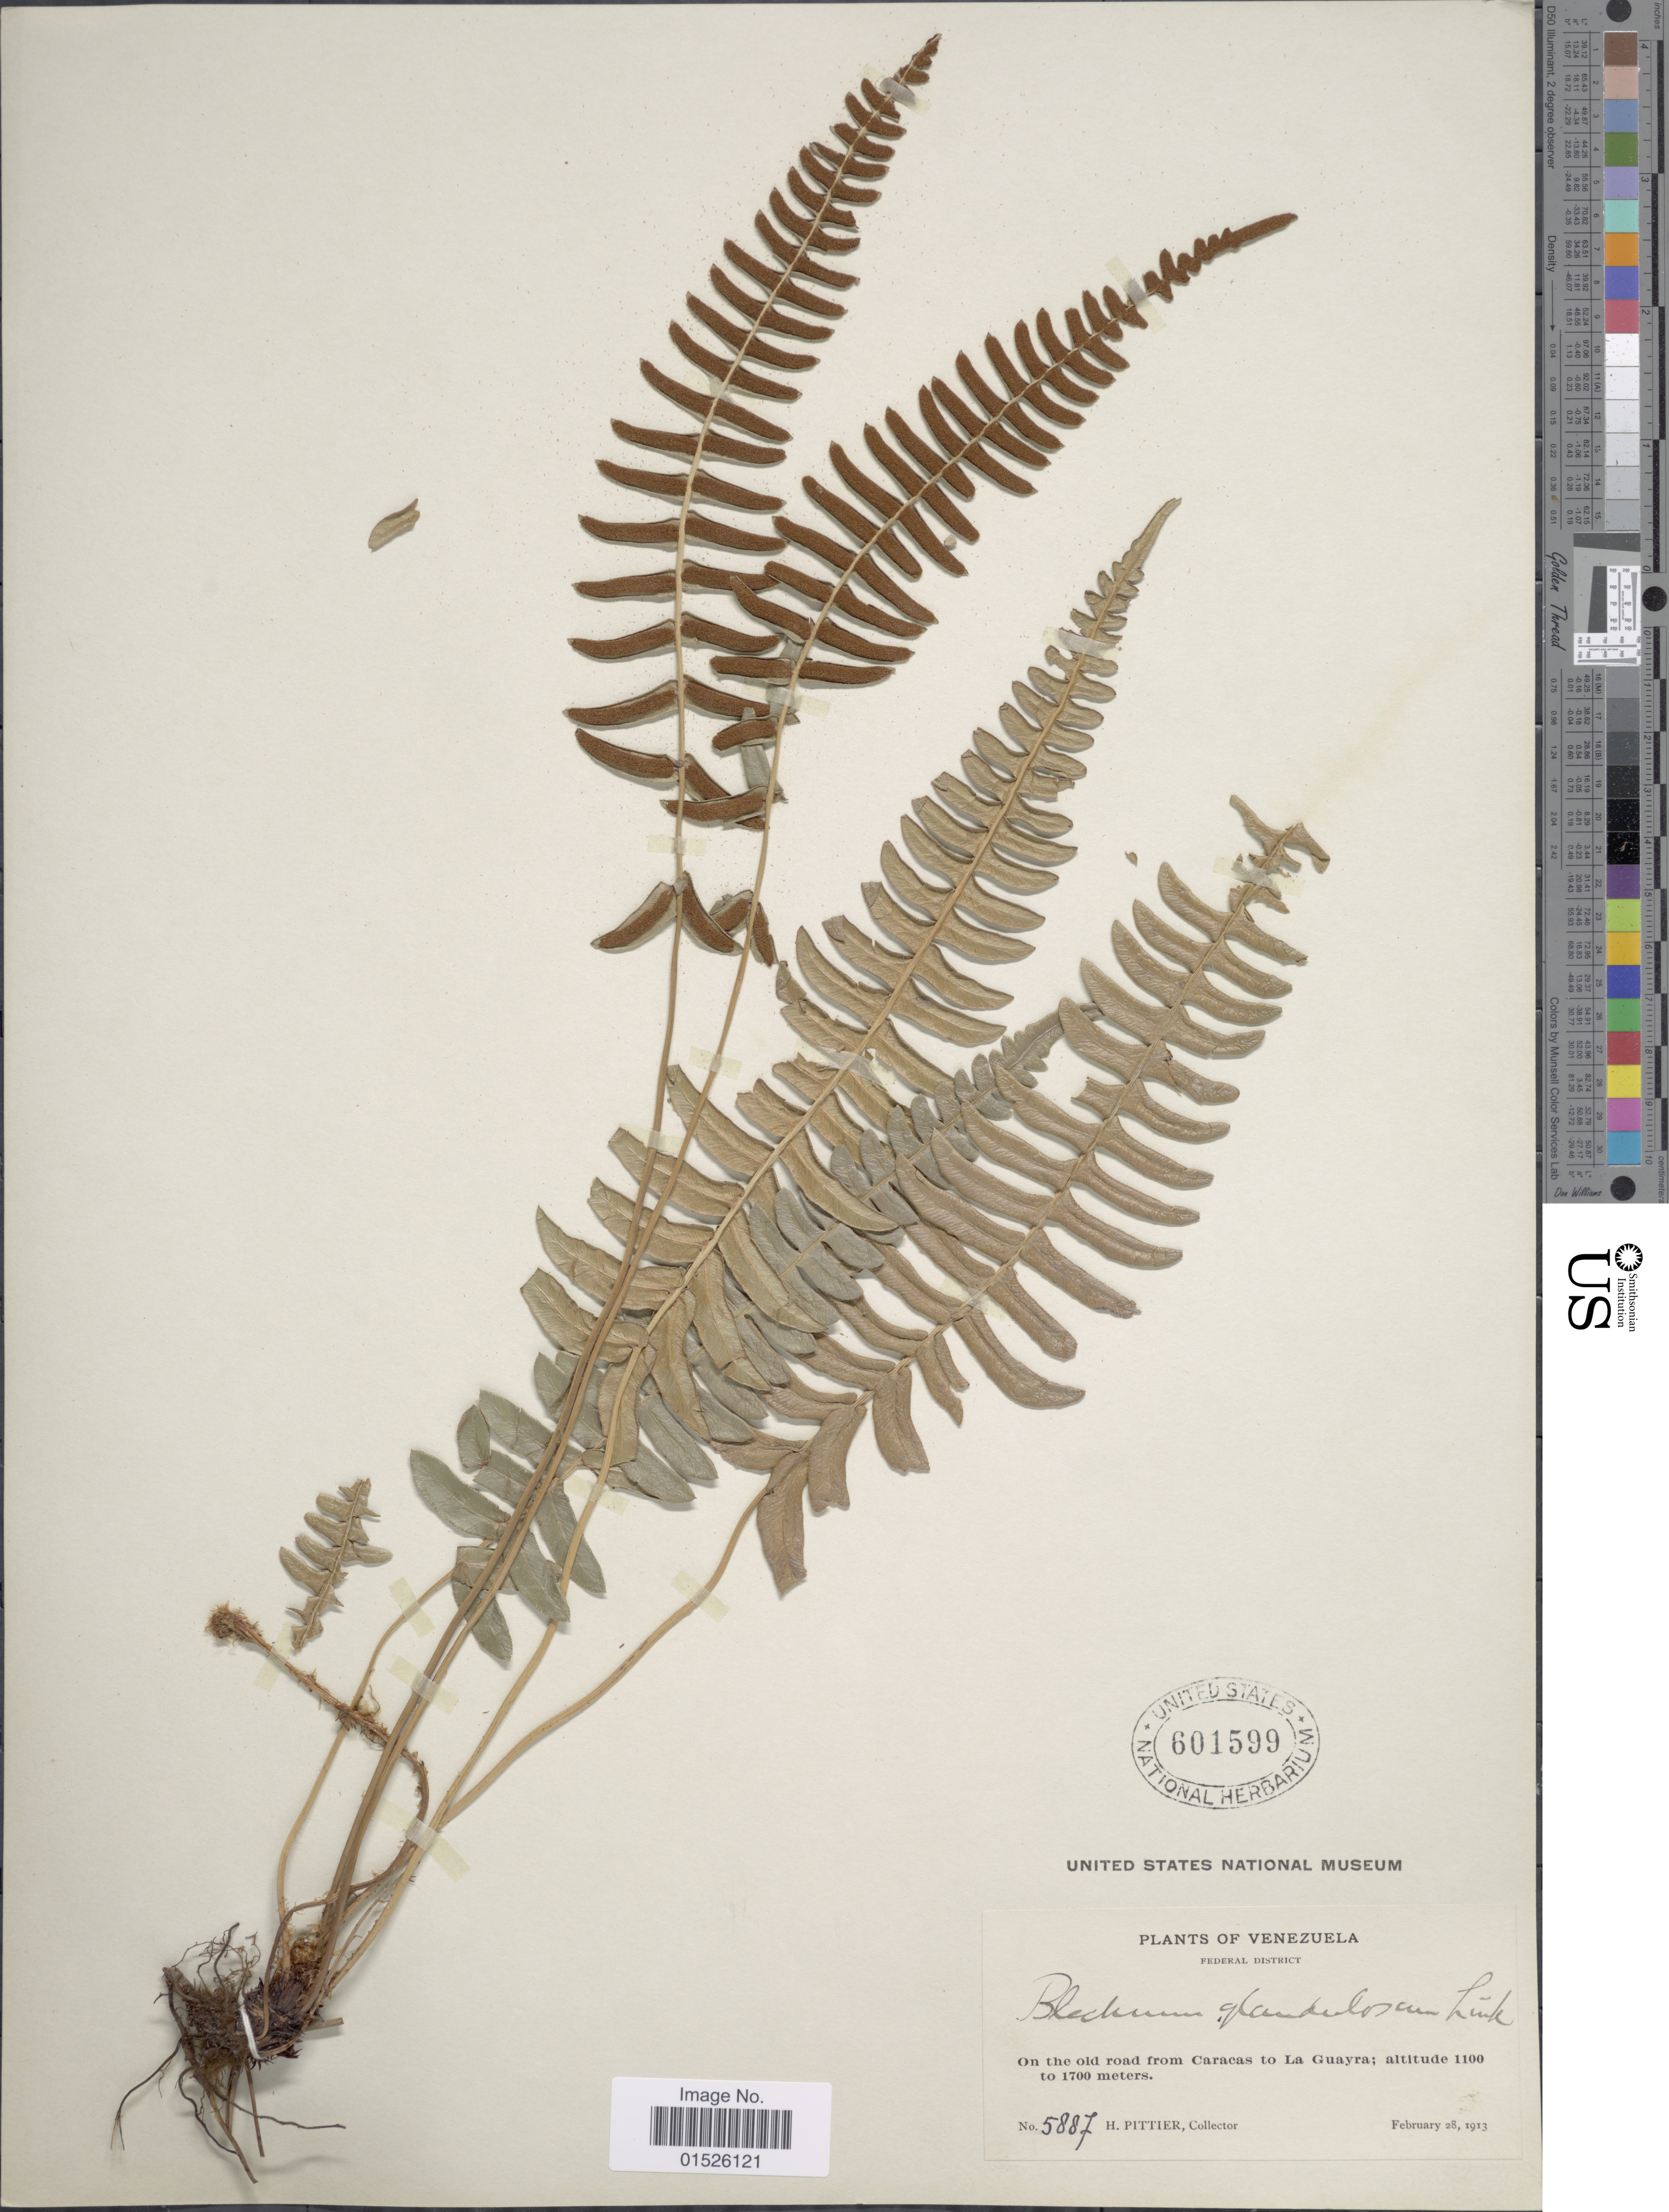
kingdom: Plantae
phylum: Tracheophyta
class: Polypodiopsida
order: Polypodiales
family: Blechnaceae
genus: Blechnum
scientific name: Blechnum glandulosum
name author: Link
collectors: H. F. Pittier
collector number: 5887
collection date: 1913-02-28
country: Venezuela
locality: Venezuela, Federal District, On the old road from Caracas to La Guayra.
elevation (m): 1100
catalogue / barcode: US 601599